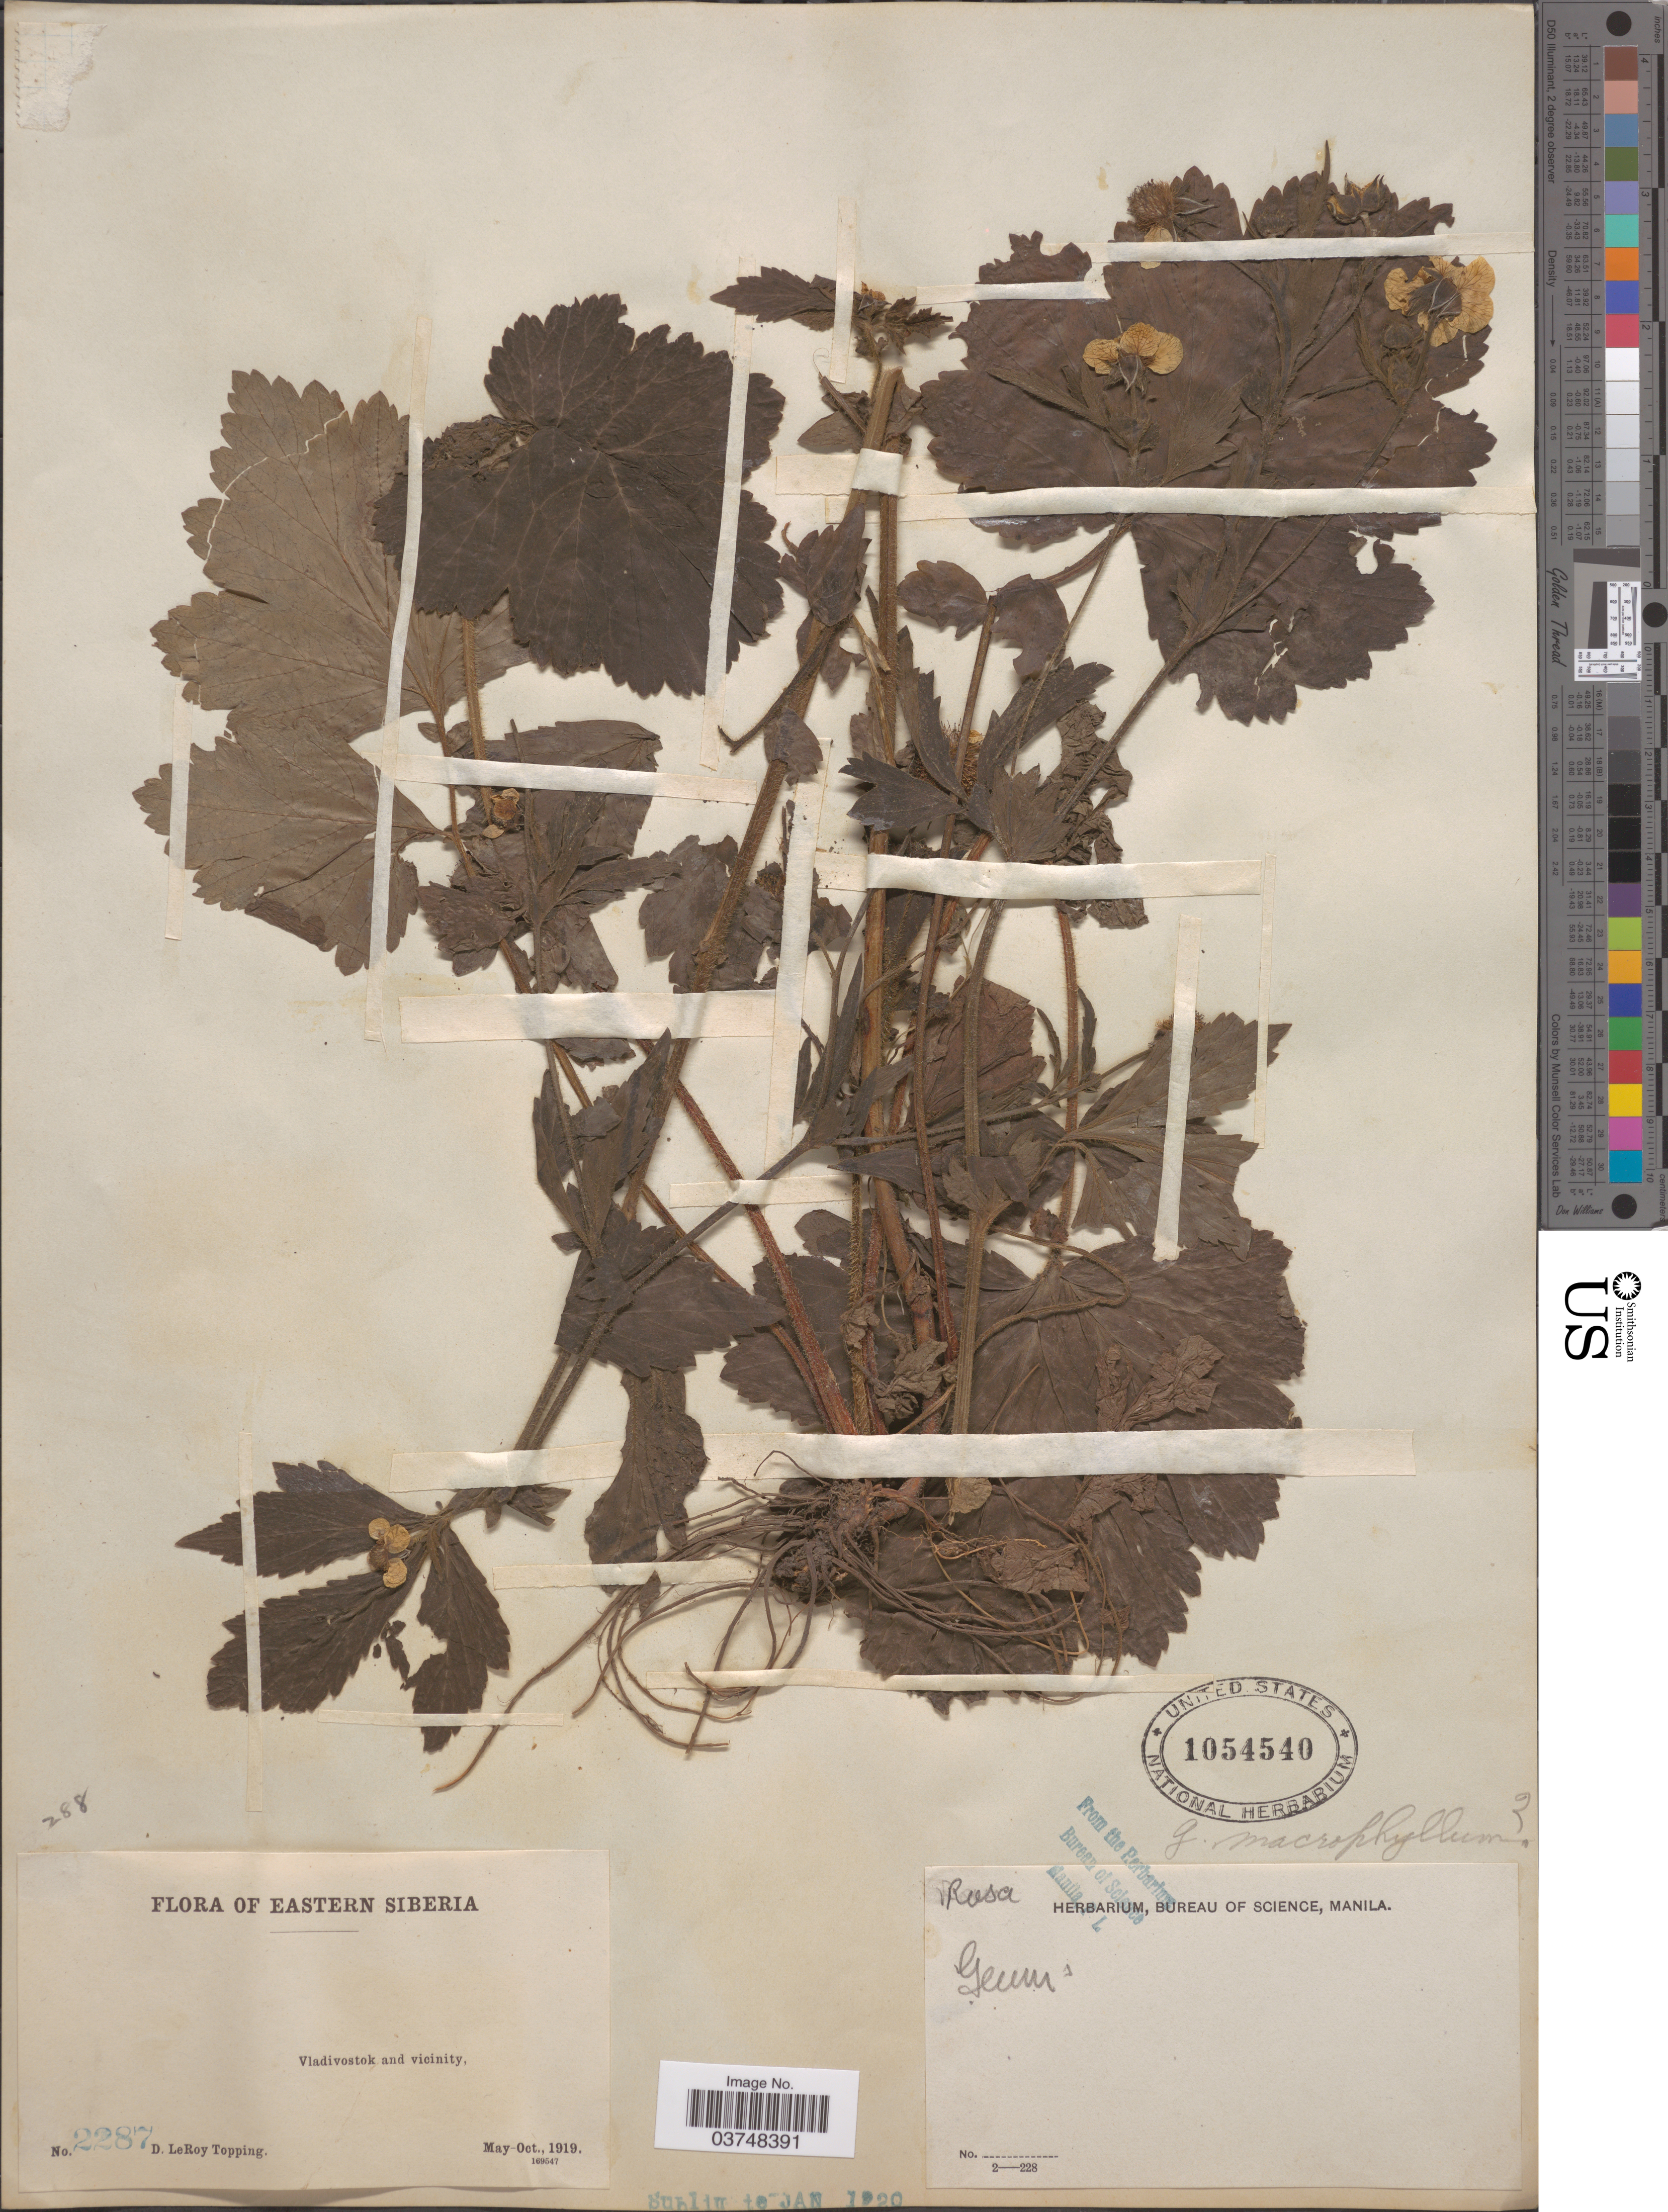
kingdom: Plantae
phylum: Tracheophyta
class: Magnoliopsida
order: Rosales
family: Rosaceae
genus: Geum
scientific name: Geum macrophyllum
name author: Willd.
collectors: D. L. Topping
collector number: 2287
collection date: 1919-05/1919-10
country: Russian Federation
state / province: Primorsky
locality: Eastern Siberia. Vladivostok and vicinity.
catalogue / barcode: US 1054540